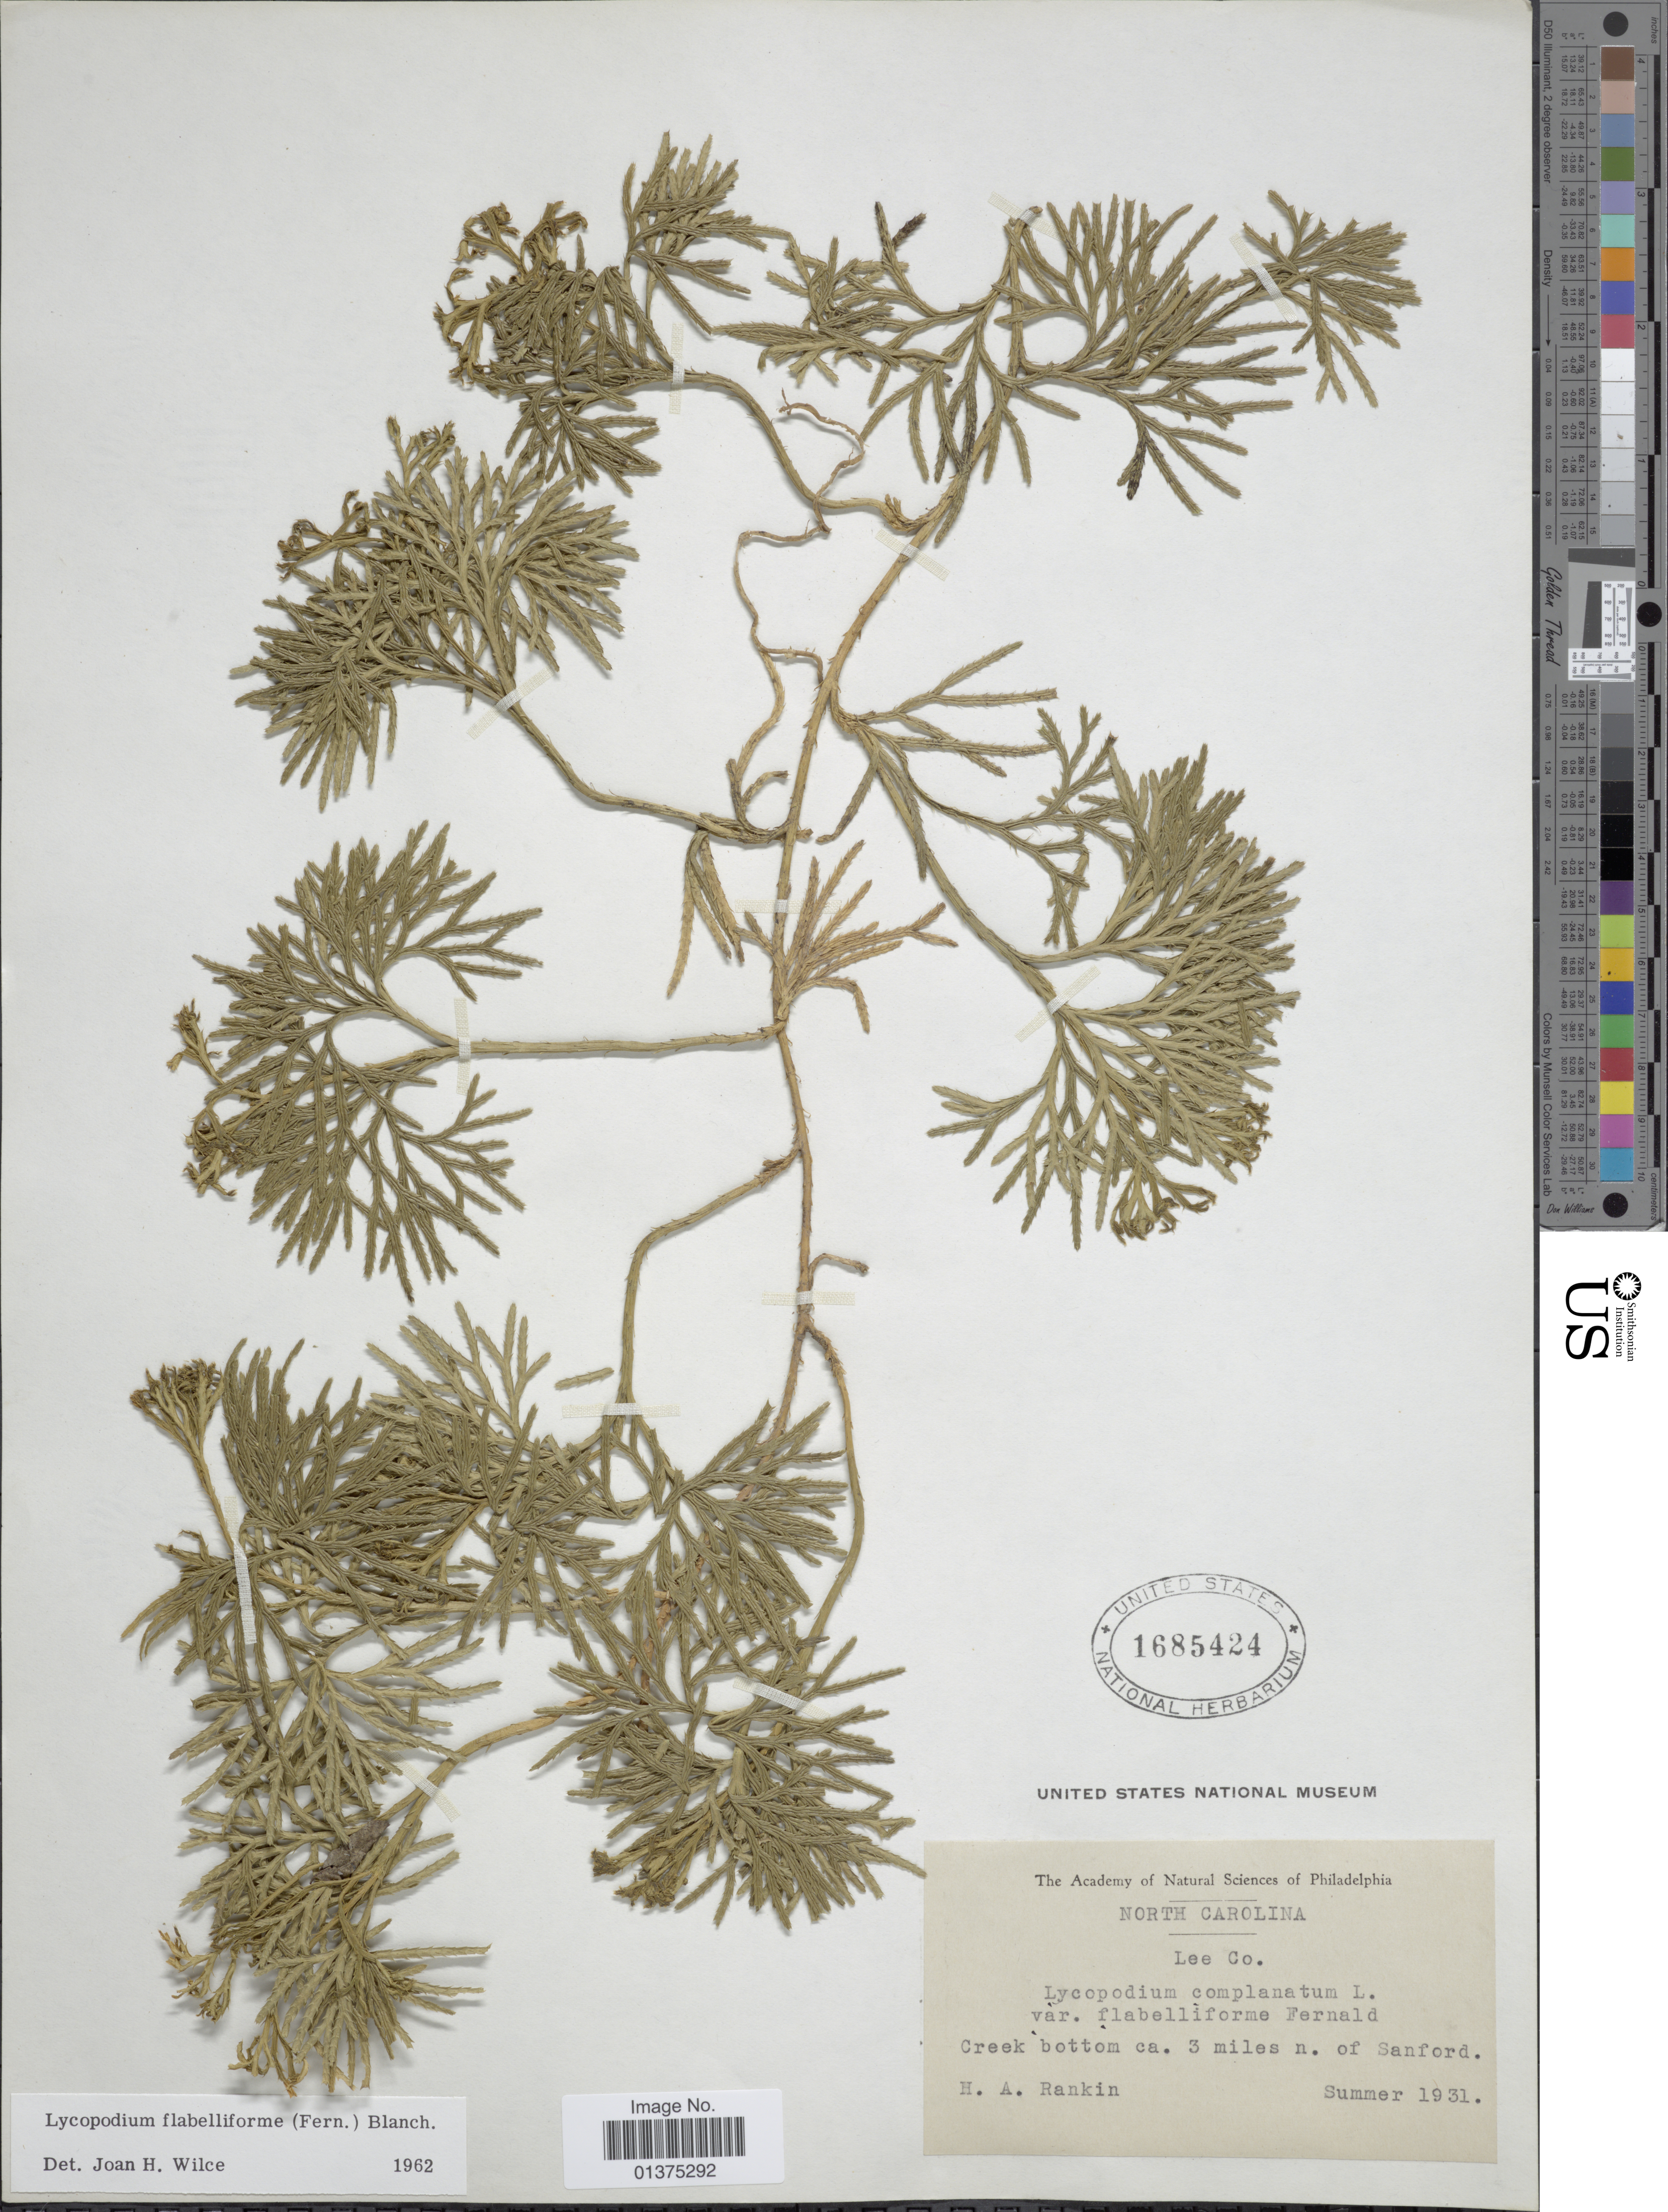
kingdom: Plantae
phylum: Tracheophyta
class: Lycopodiopsida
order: Lycopodiales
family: Lycopodiaceae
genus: Diphasiastrum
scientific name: Diphasiastrum digitatum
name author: (Dill. ex A. Braun) Holub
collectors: H. Rankin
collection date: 1931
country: United States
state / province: North Carolina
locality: Lee Co, Creek bottom ca. 3 miles n of Sandford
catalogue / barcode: US 1685424